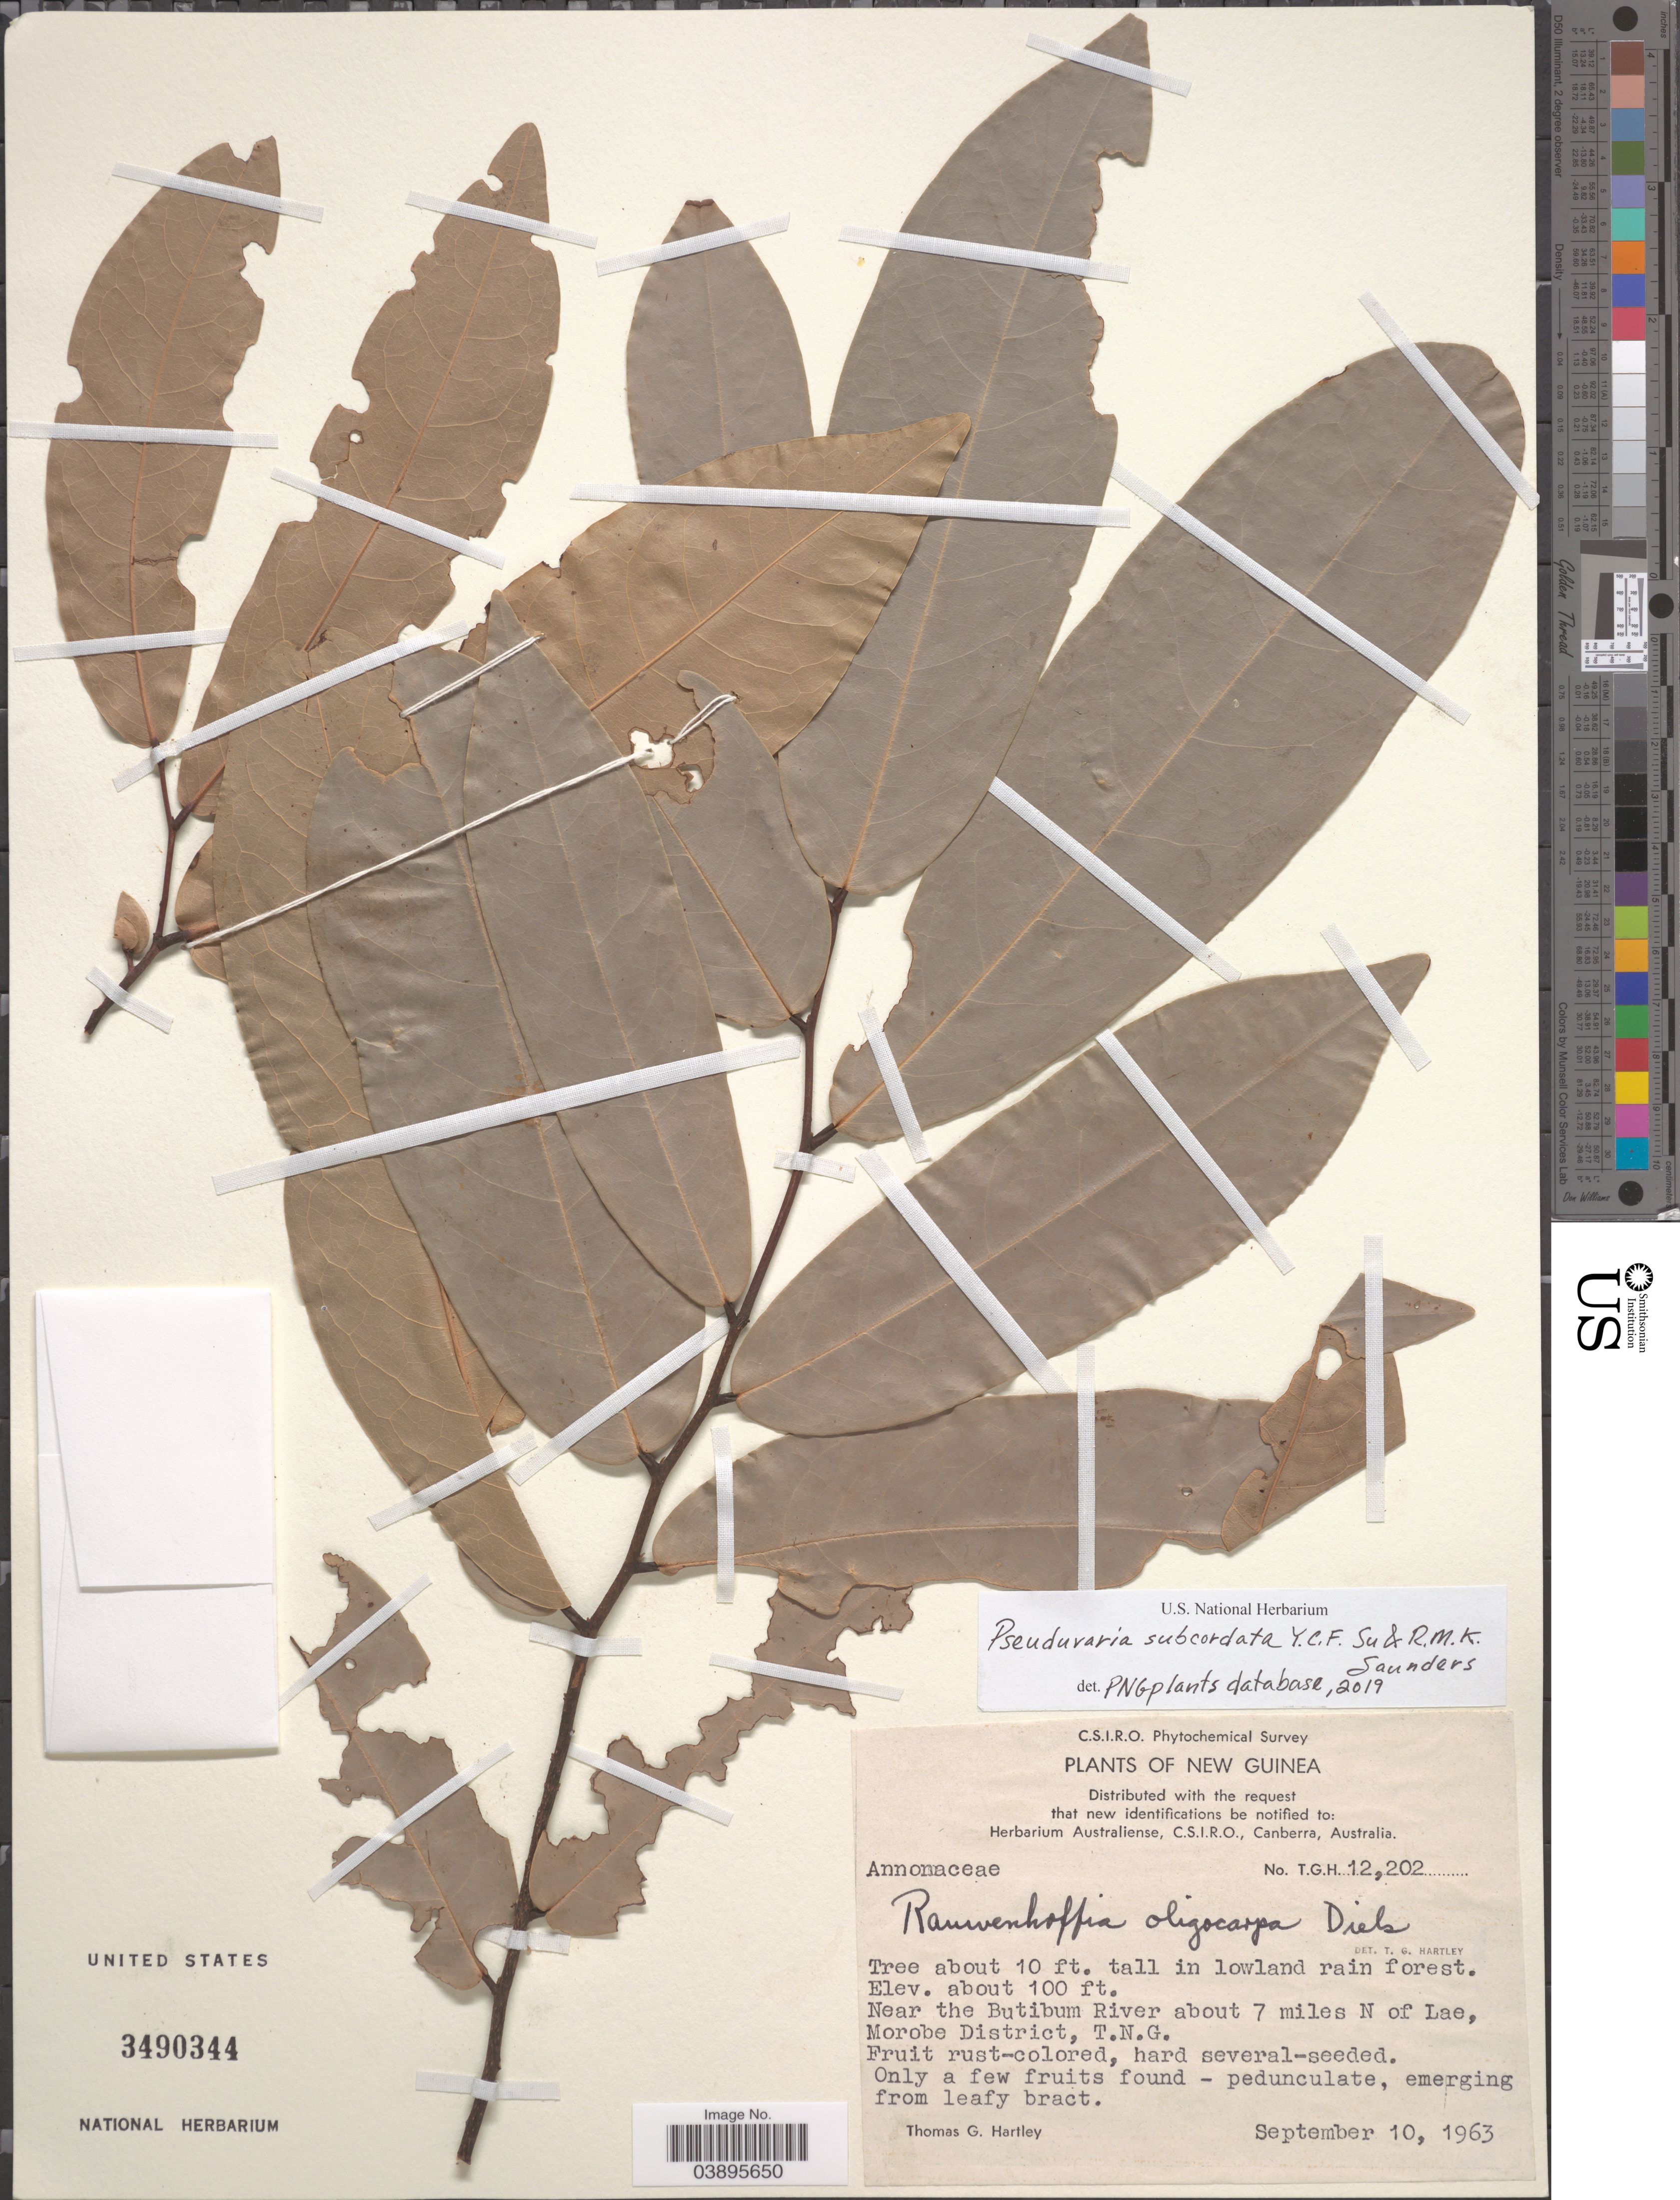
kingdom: Plantae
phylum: Tracheophyta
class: Magnoliopsida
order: Magnoliales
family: Annonaceae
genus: Pseuduvaria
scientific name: Pseuduvaria subcordata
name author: Y.C.F. Su & R.M.K. Saunders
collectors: T. G. Hartley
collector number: TGH12202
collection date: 1963-09-10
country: Papua New Guinea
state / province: Morobe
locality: New Guinea. Near the Butibum River about 7 miles N of Lae, Morobe District, T.N.G.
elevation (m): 30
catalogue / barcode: US 3490344